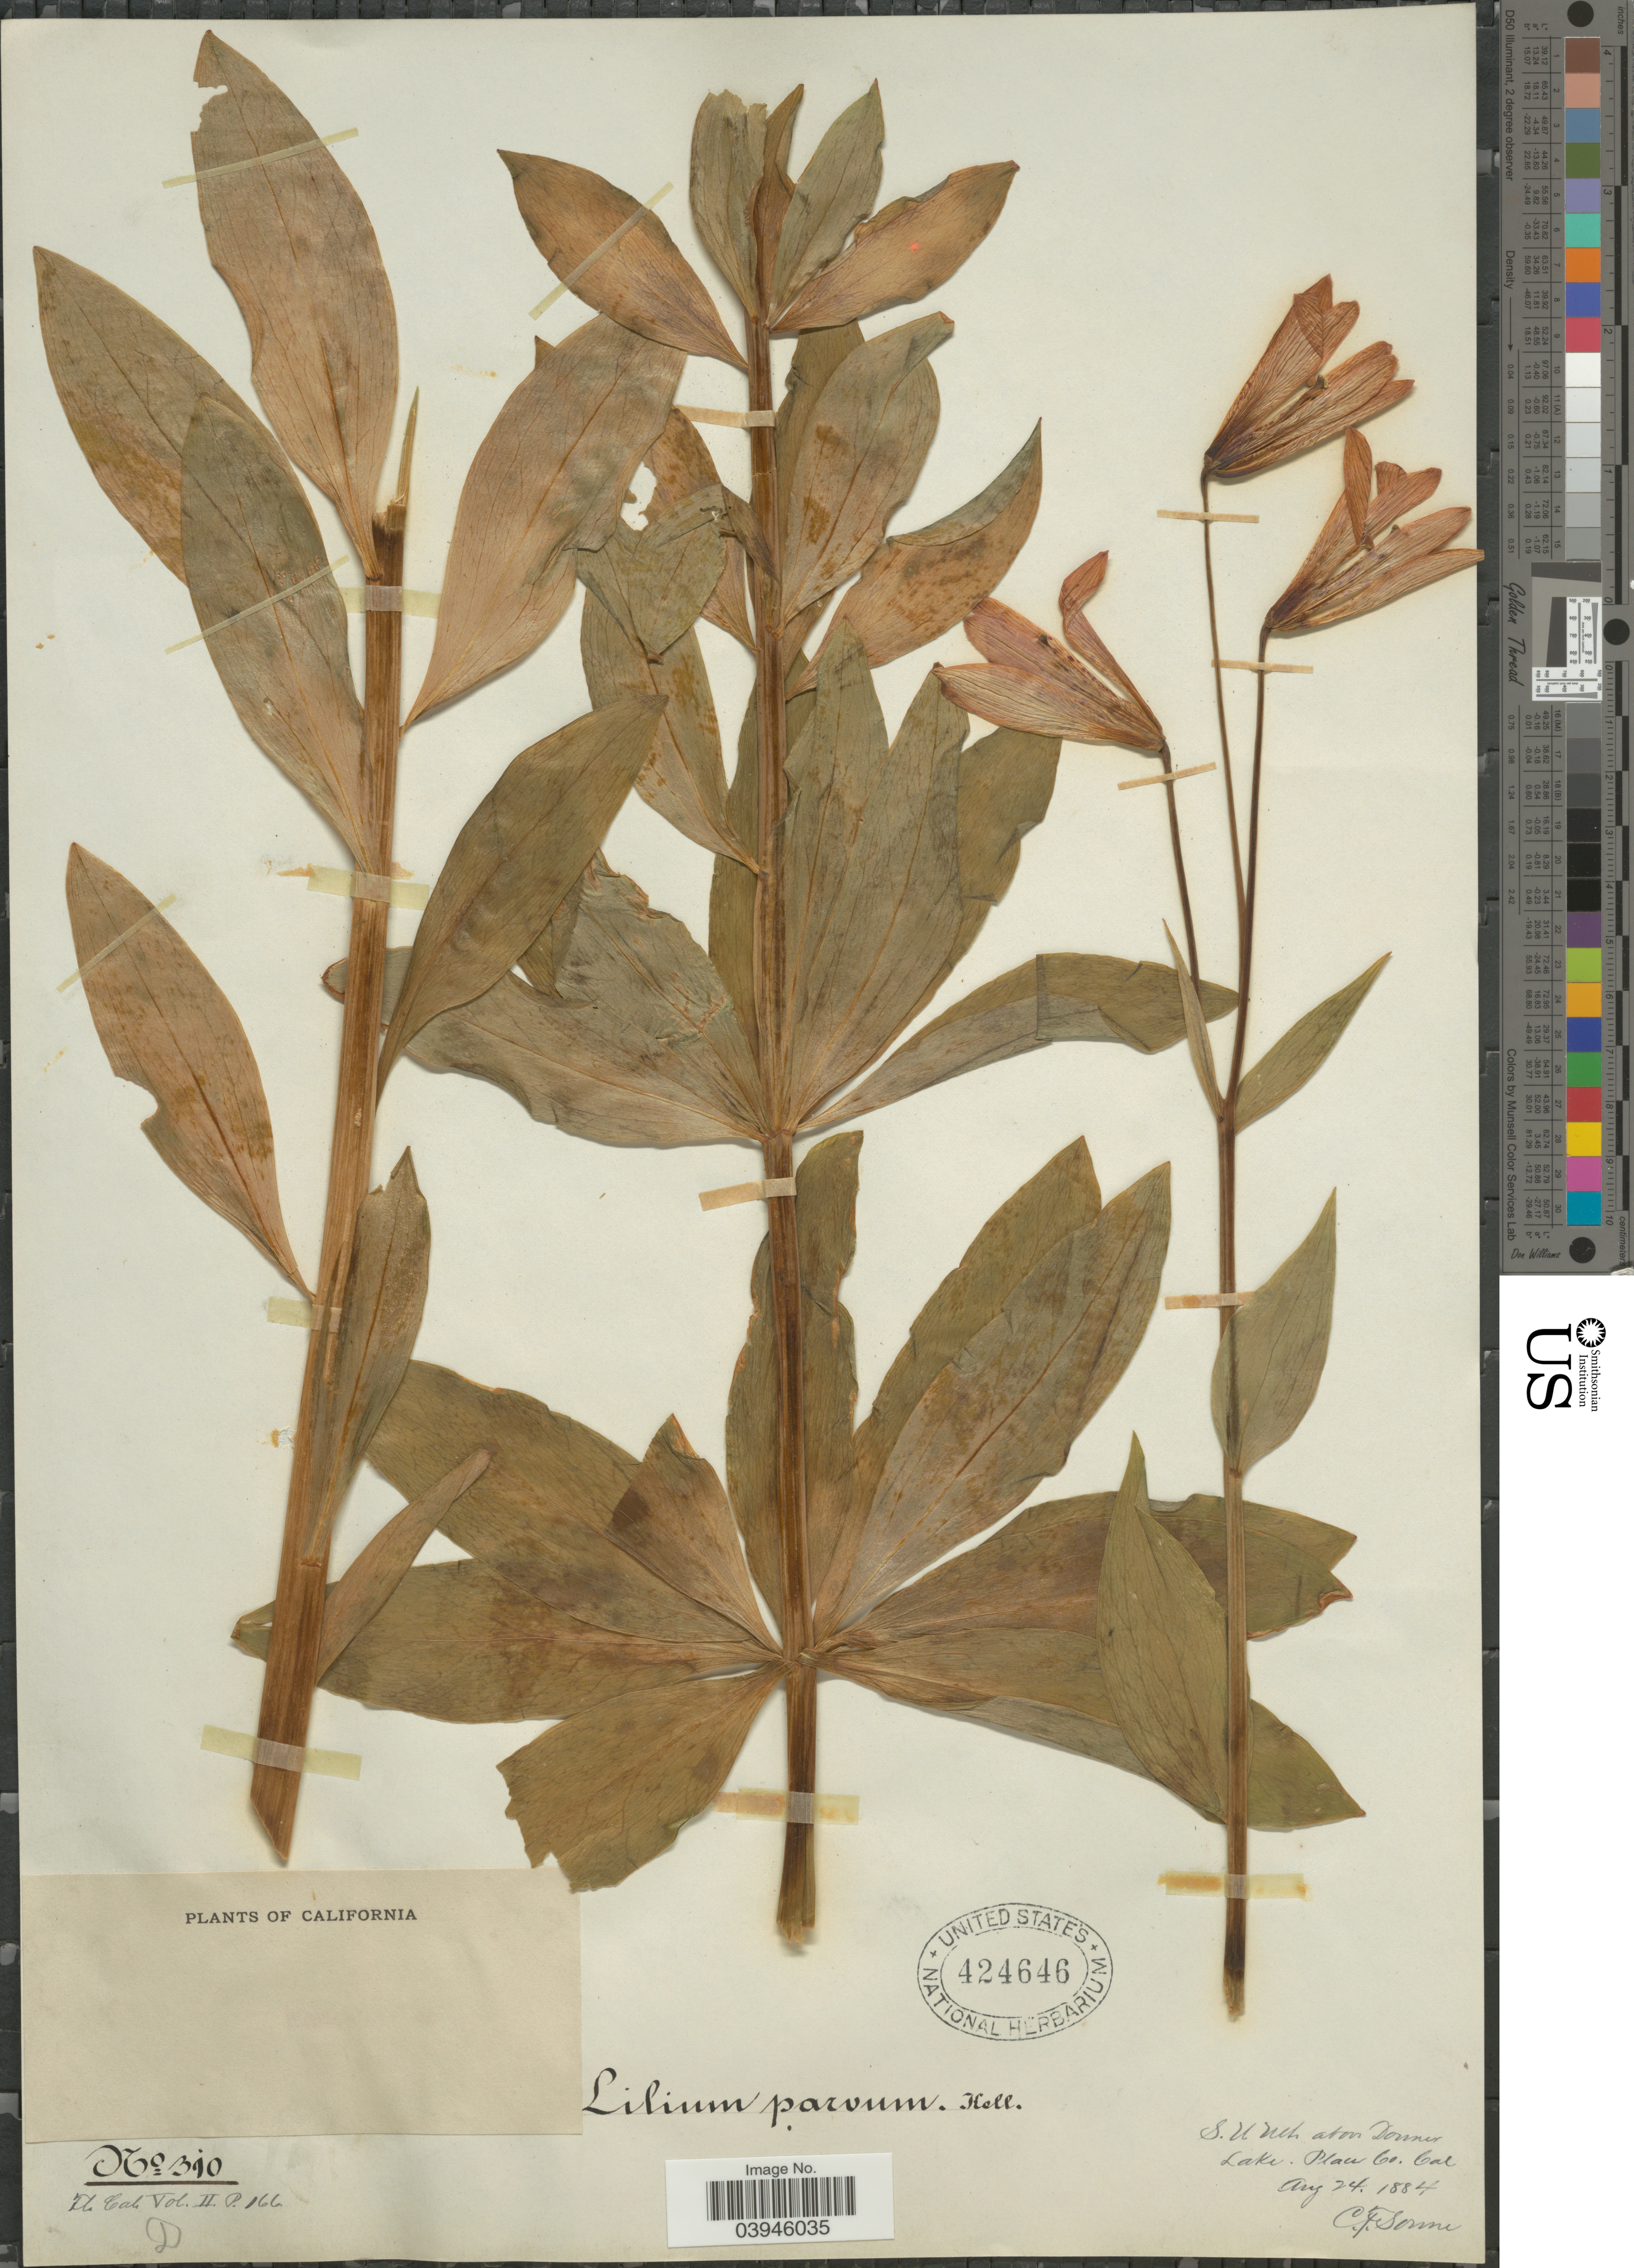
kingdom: Plantae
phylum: Tracheophyta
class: Liliopsida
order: Liliales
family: Liliaceae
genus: Lilium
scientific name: Lilium parvum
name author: Kellogg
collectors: C. Sonne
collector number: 310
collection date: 1884-08-24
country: United States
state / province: California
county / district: Placer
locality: S. N. Mtn. above Donner Lake. Placer Co.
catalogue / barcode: US 424646